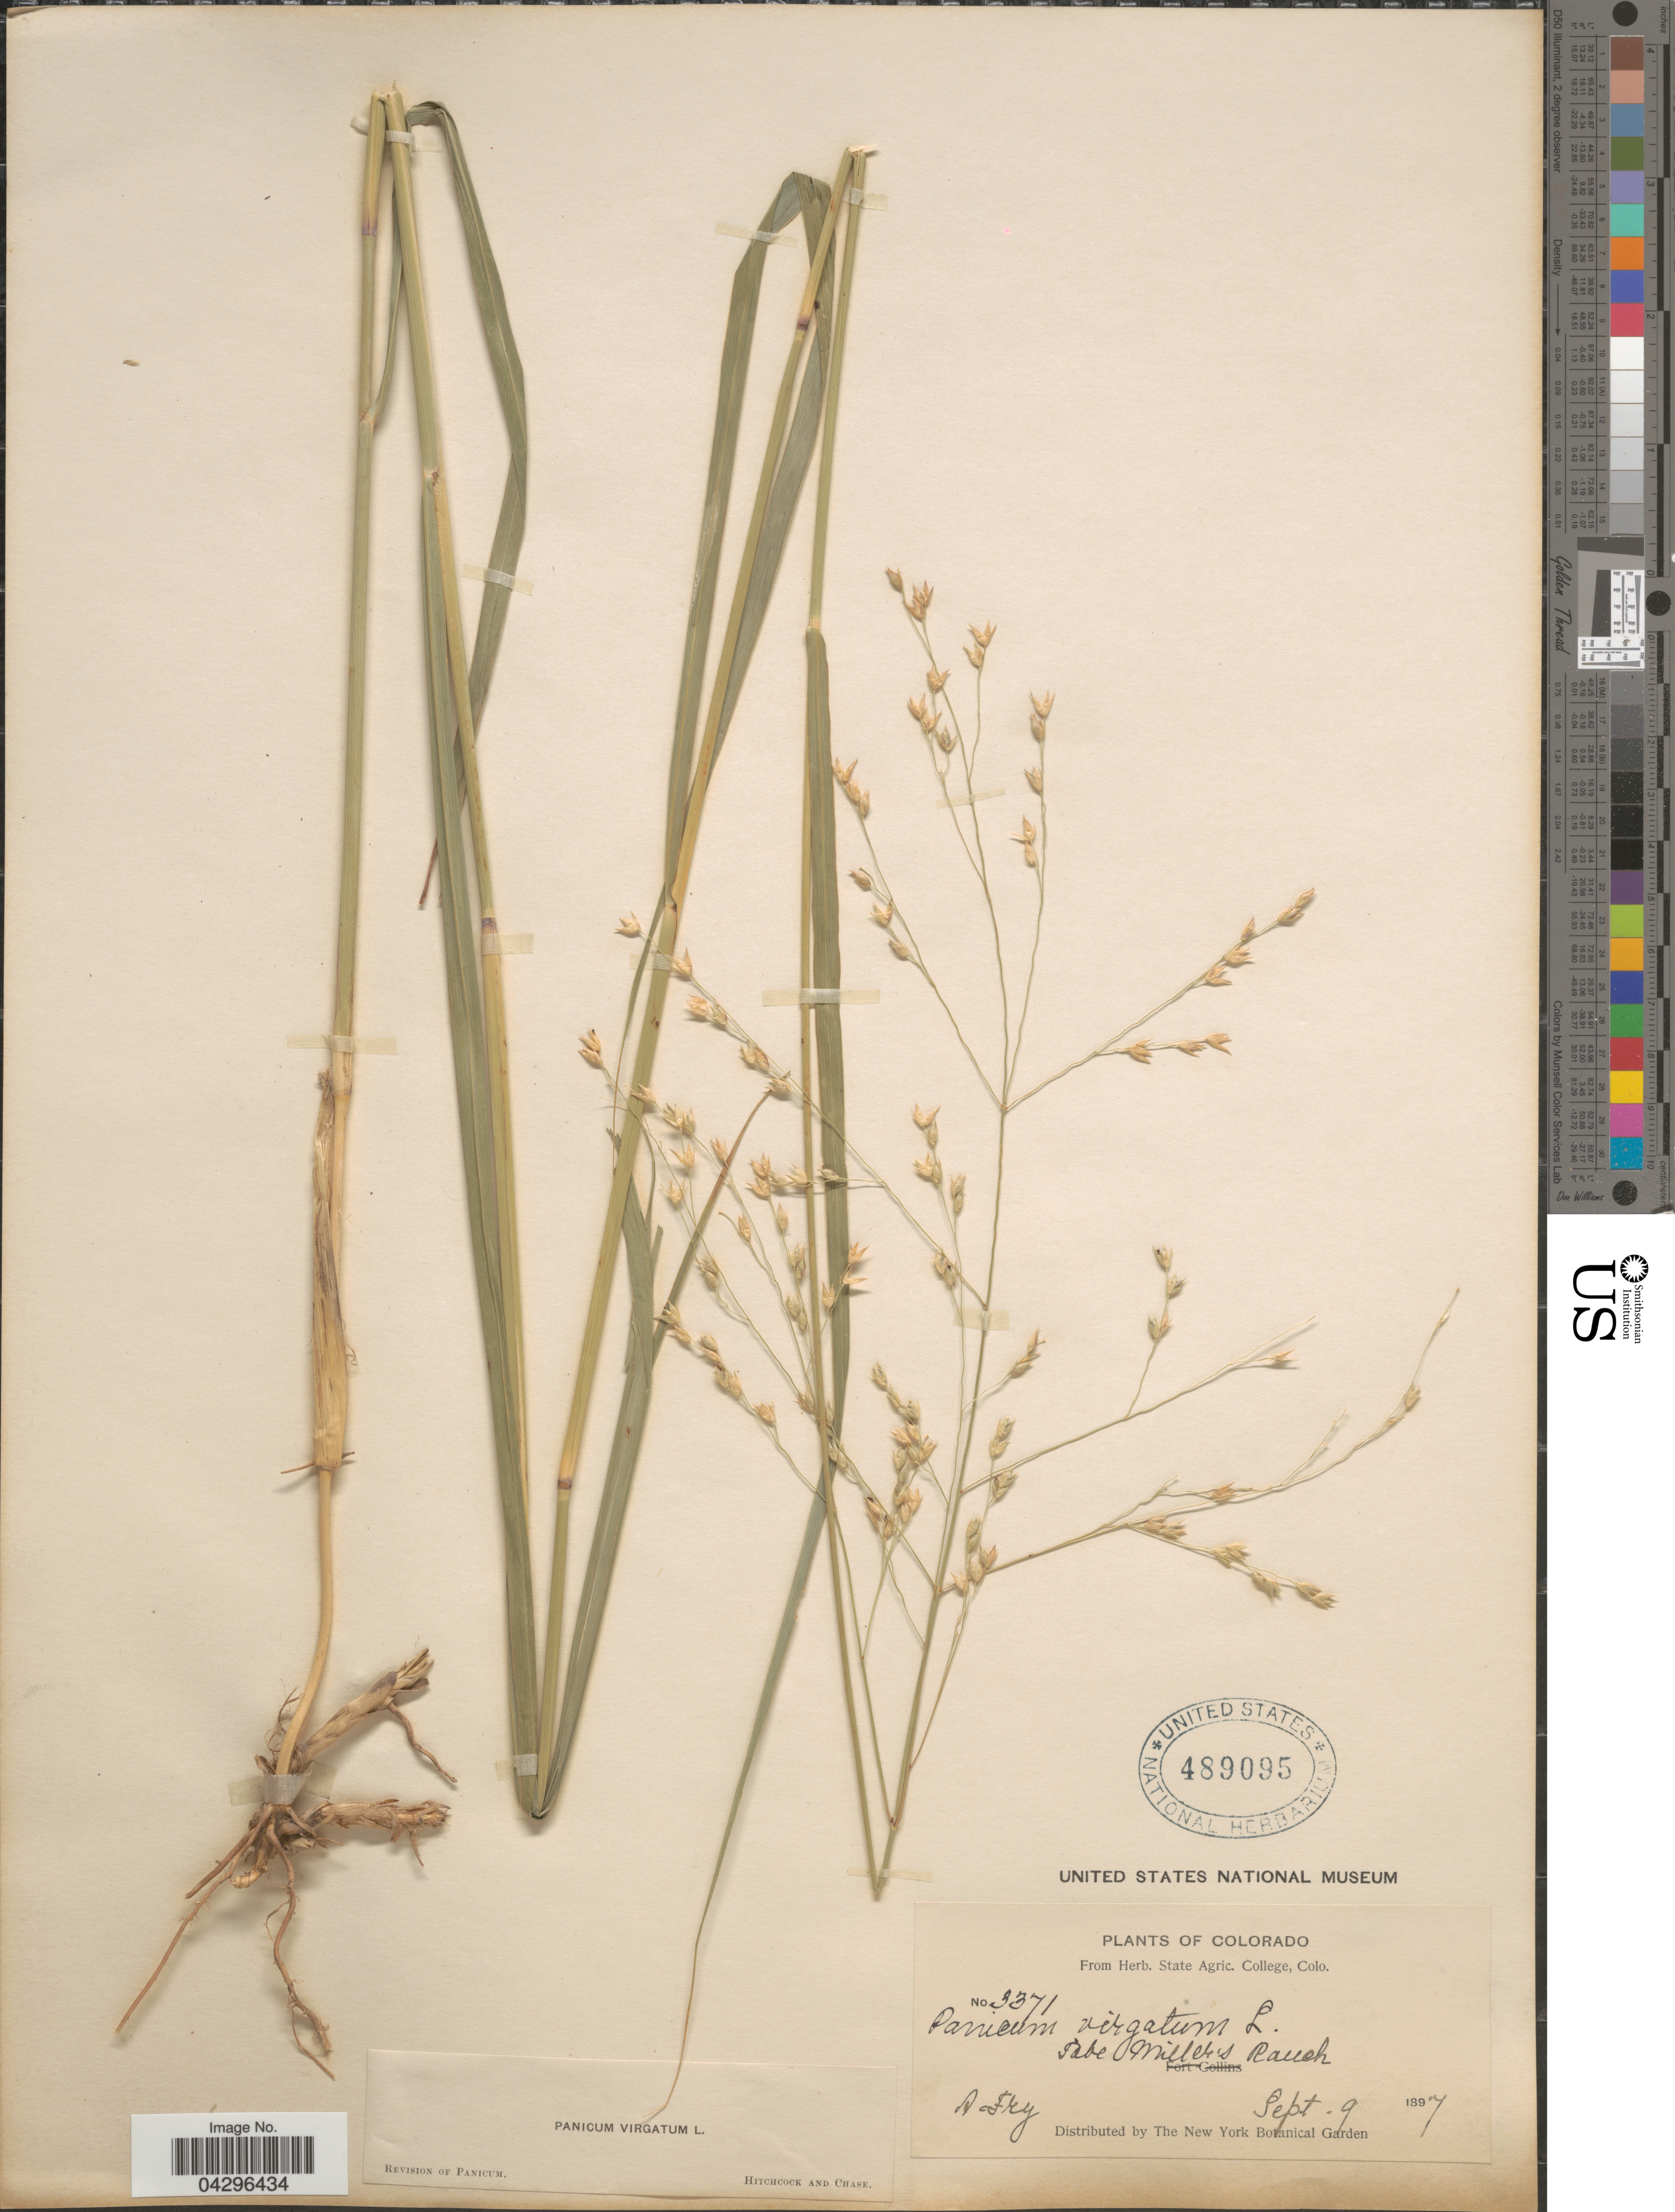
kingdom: Plantae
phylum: Tracheophyta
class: Liliopsida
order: Poales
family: Poaceae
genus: Panicum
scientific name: Panicum virgatum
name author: L.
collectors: A. Fry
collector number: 3371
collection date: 1897-09-09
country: United States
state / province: Colorado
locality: Tobe Miller's Ranch.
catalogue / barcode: US 489095